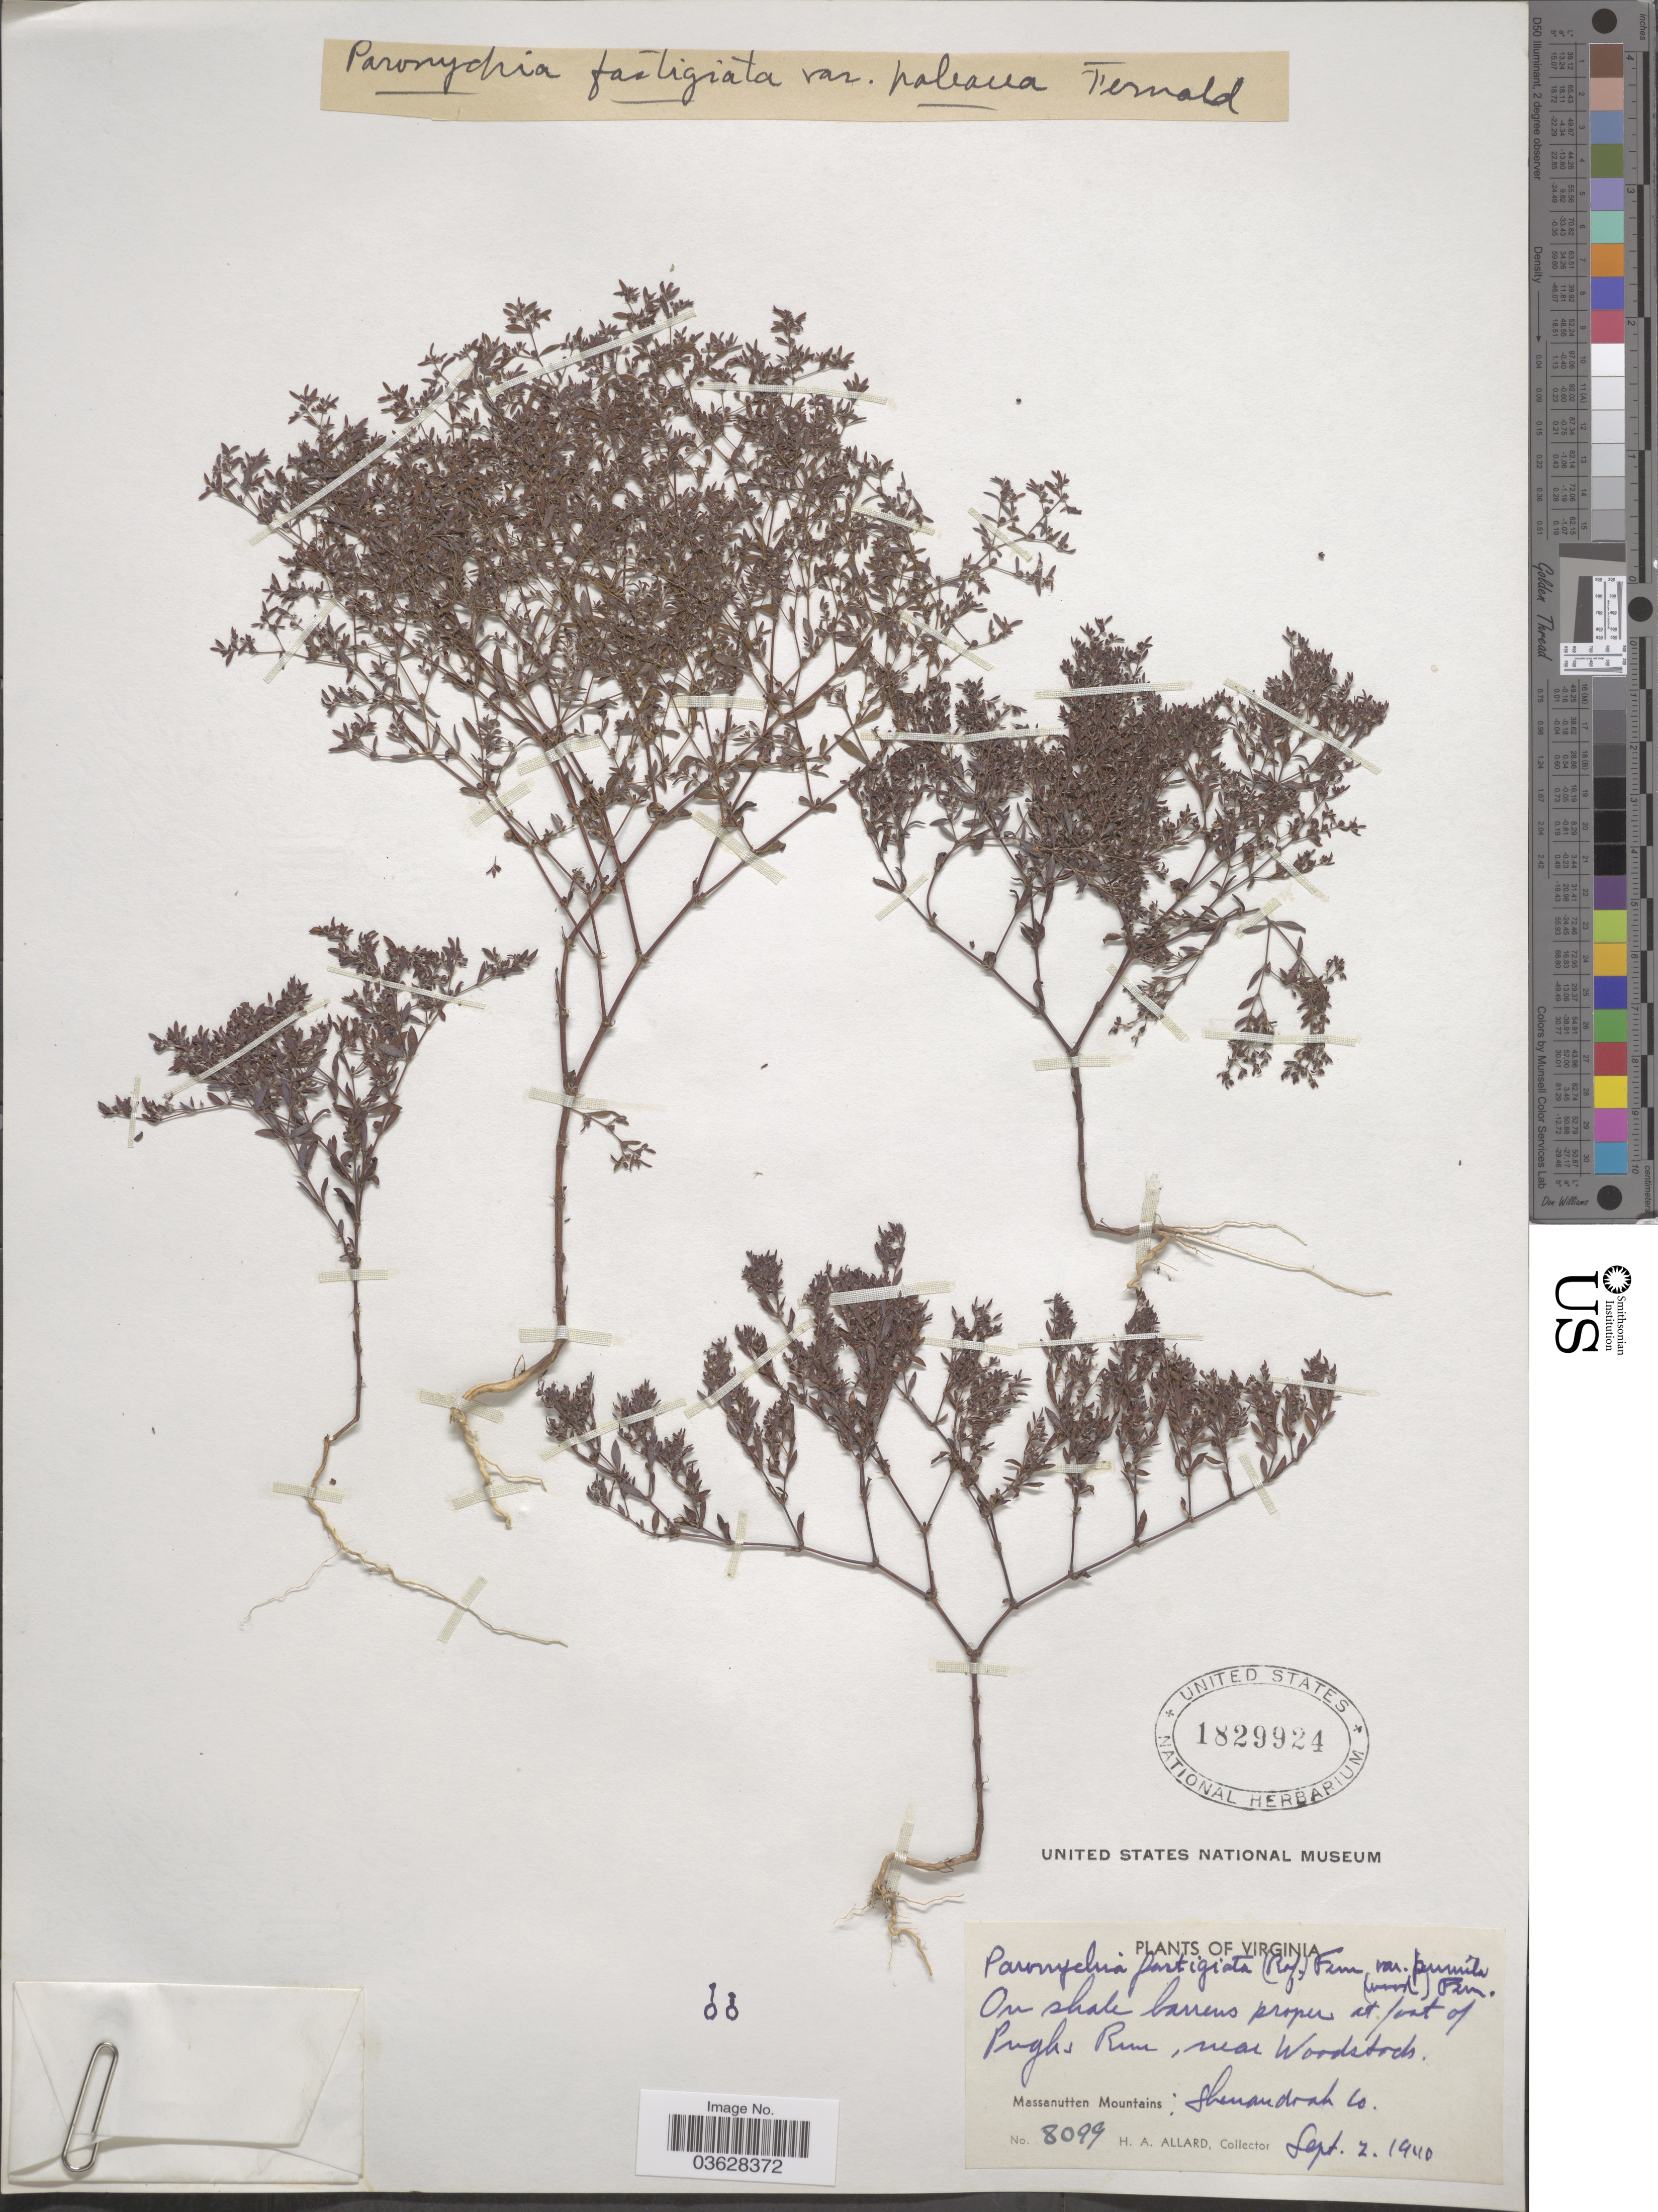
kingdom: Plantae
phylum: Tracheophyta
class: Magnoliopsida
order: Caryophyllales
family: Caryophyllaceae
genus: Paronychia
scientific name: Paronychia fastigiata var. pumila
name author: (Alph. Wood) Fernald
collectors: H. A. Allard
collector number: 8099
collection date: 1940-09-02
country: United States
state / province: Virginia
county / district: Shenandoah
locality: On shale barrens proper at foot of Pughs Run, near Woodstock. Massanutten Mountains: Shenandoah Co.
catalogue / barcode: US 1829924